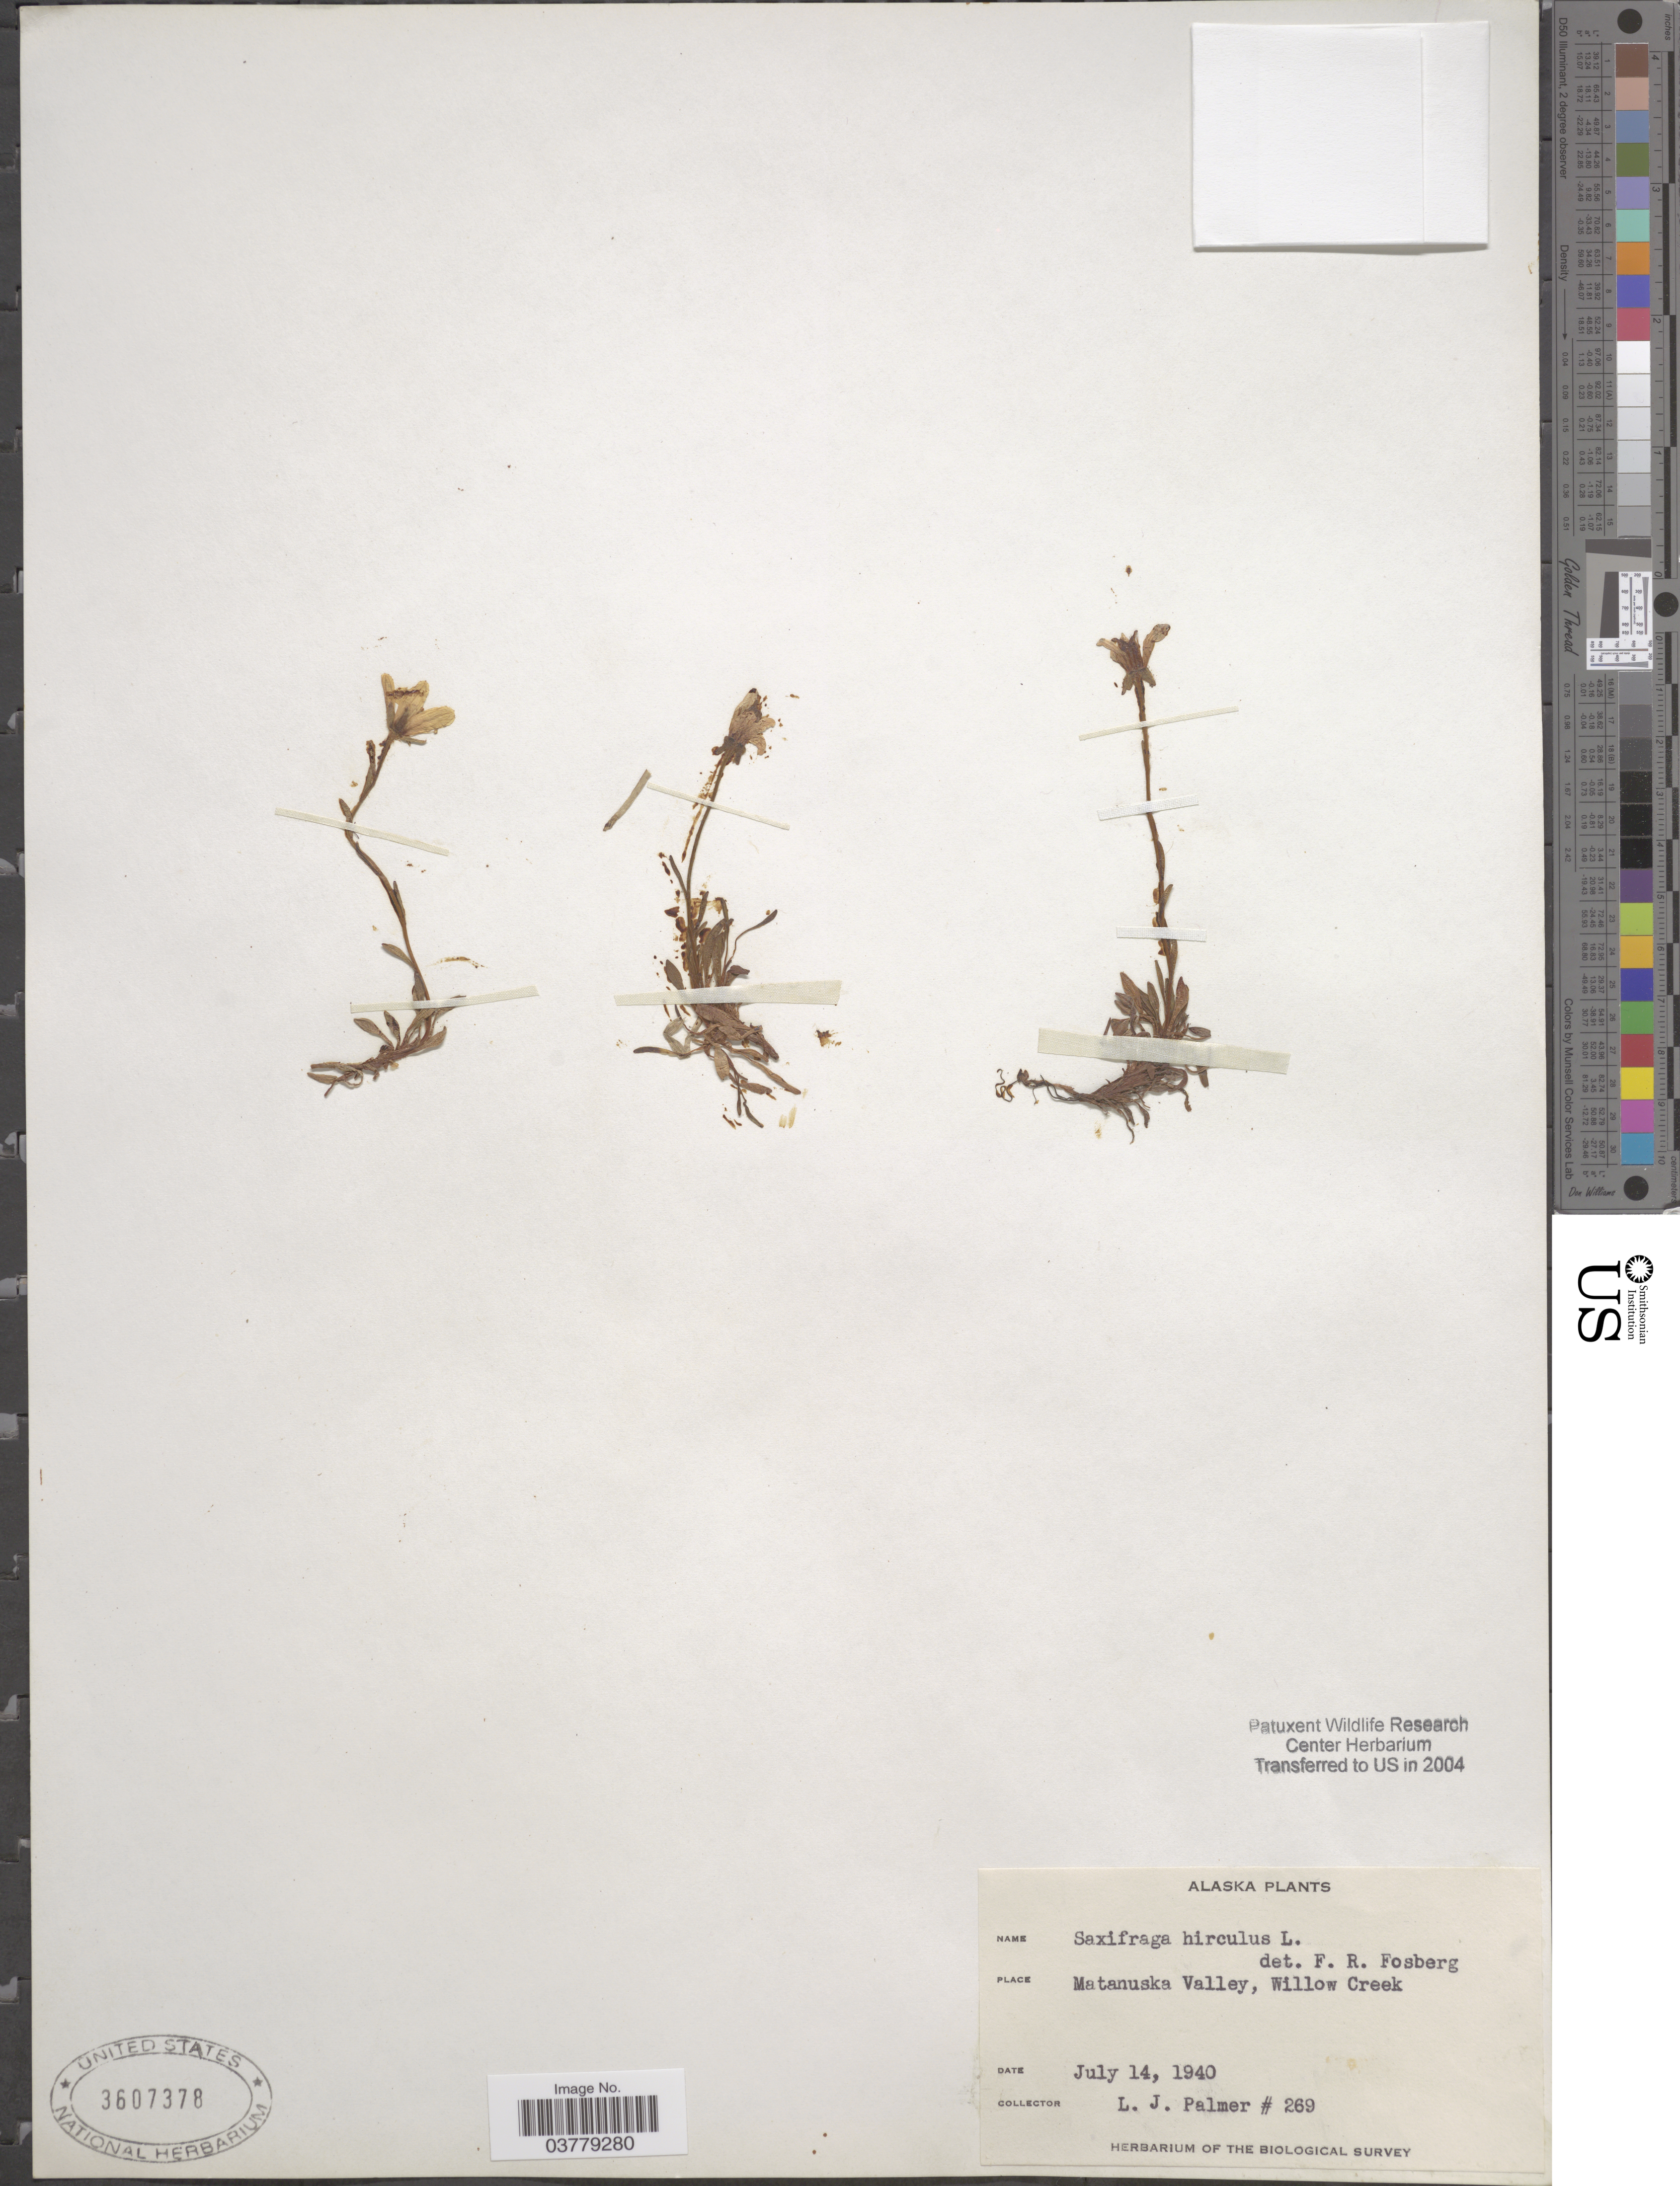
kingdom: Plantae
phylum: Tracheophyta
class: Magnoliopsida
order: Saxifragales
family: Saxifragaceae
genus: Saxifraga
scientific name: Saxifraga hirculus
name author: L.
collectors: L. J. Palmer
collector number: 269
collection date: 1940-07-14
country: United States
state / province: Alaska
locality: Matanuska Valley, Willow Creek.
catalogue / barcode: US 3607378